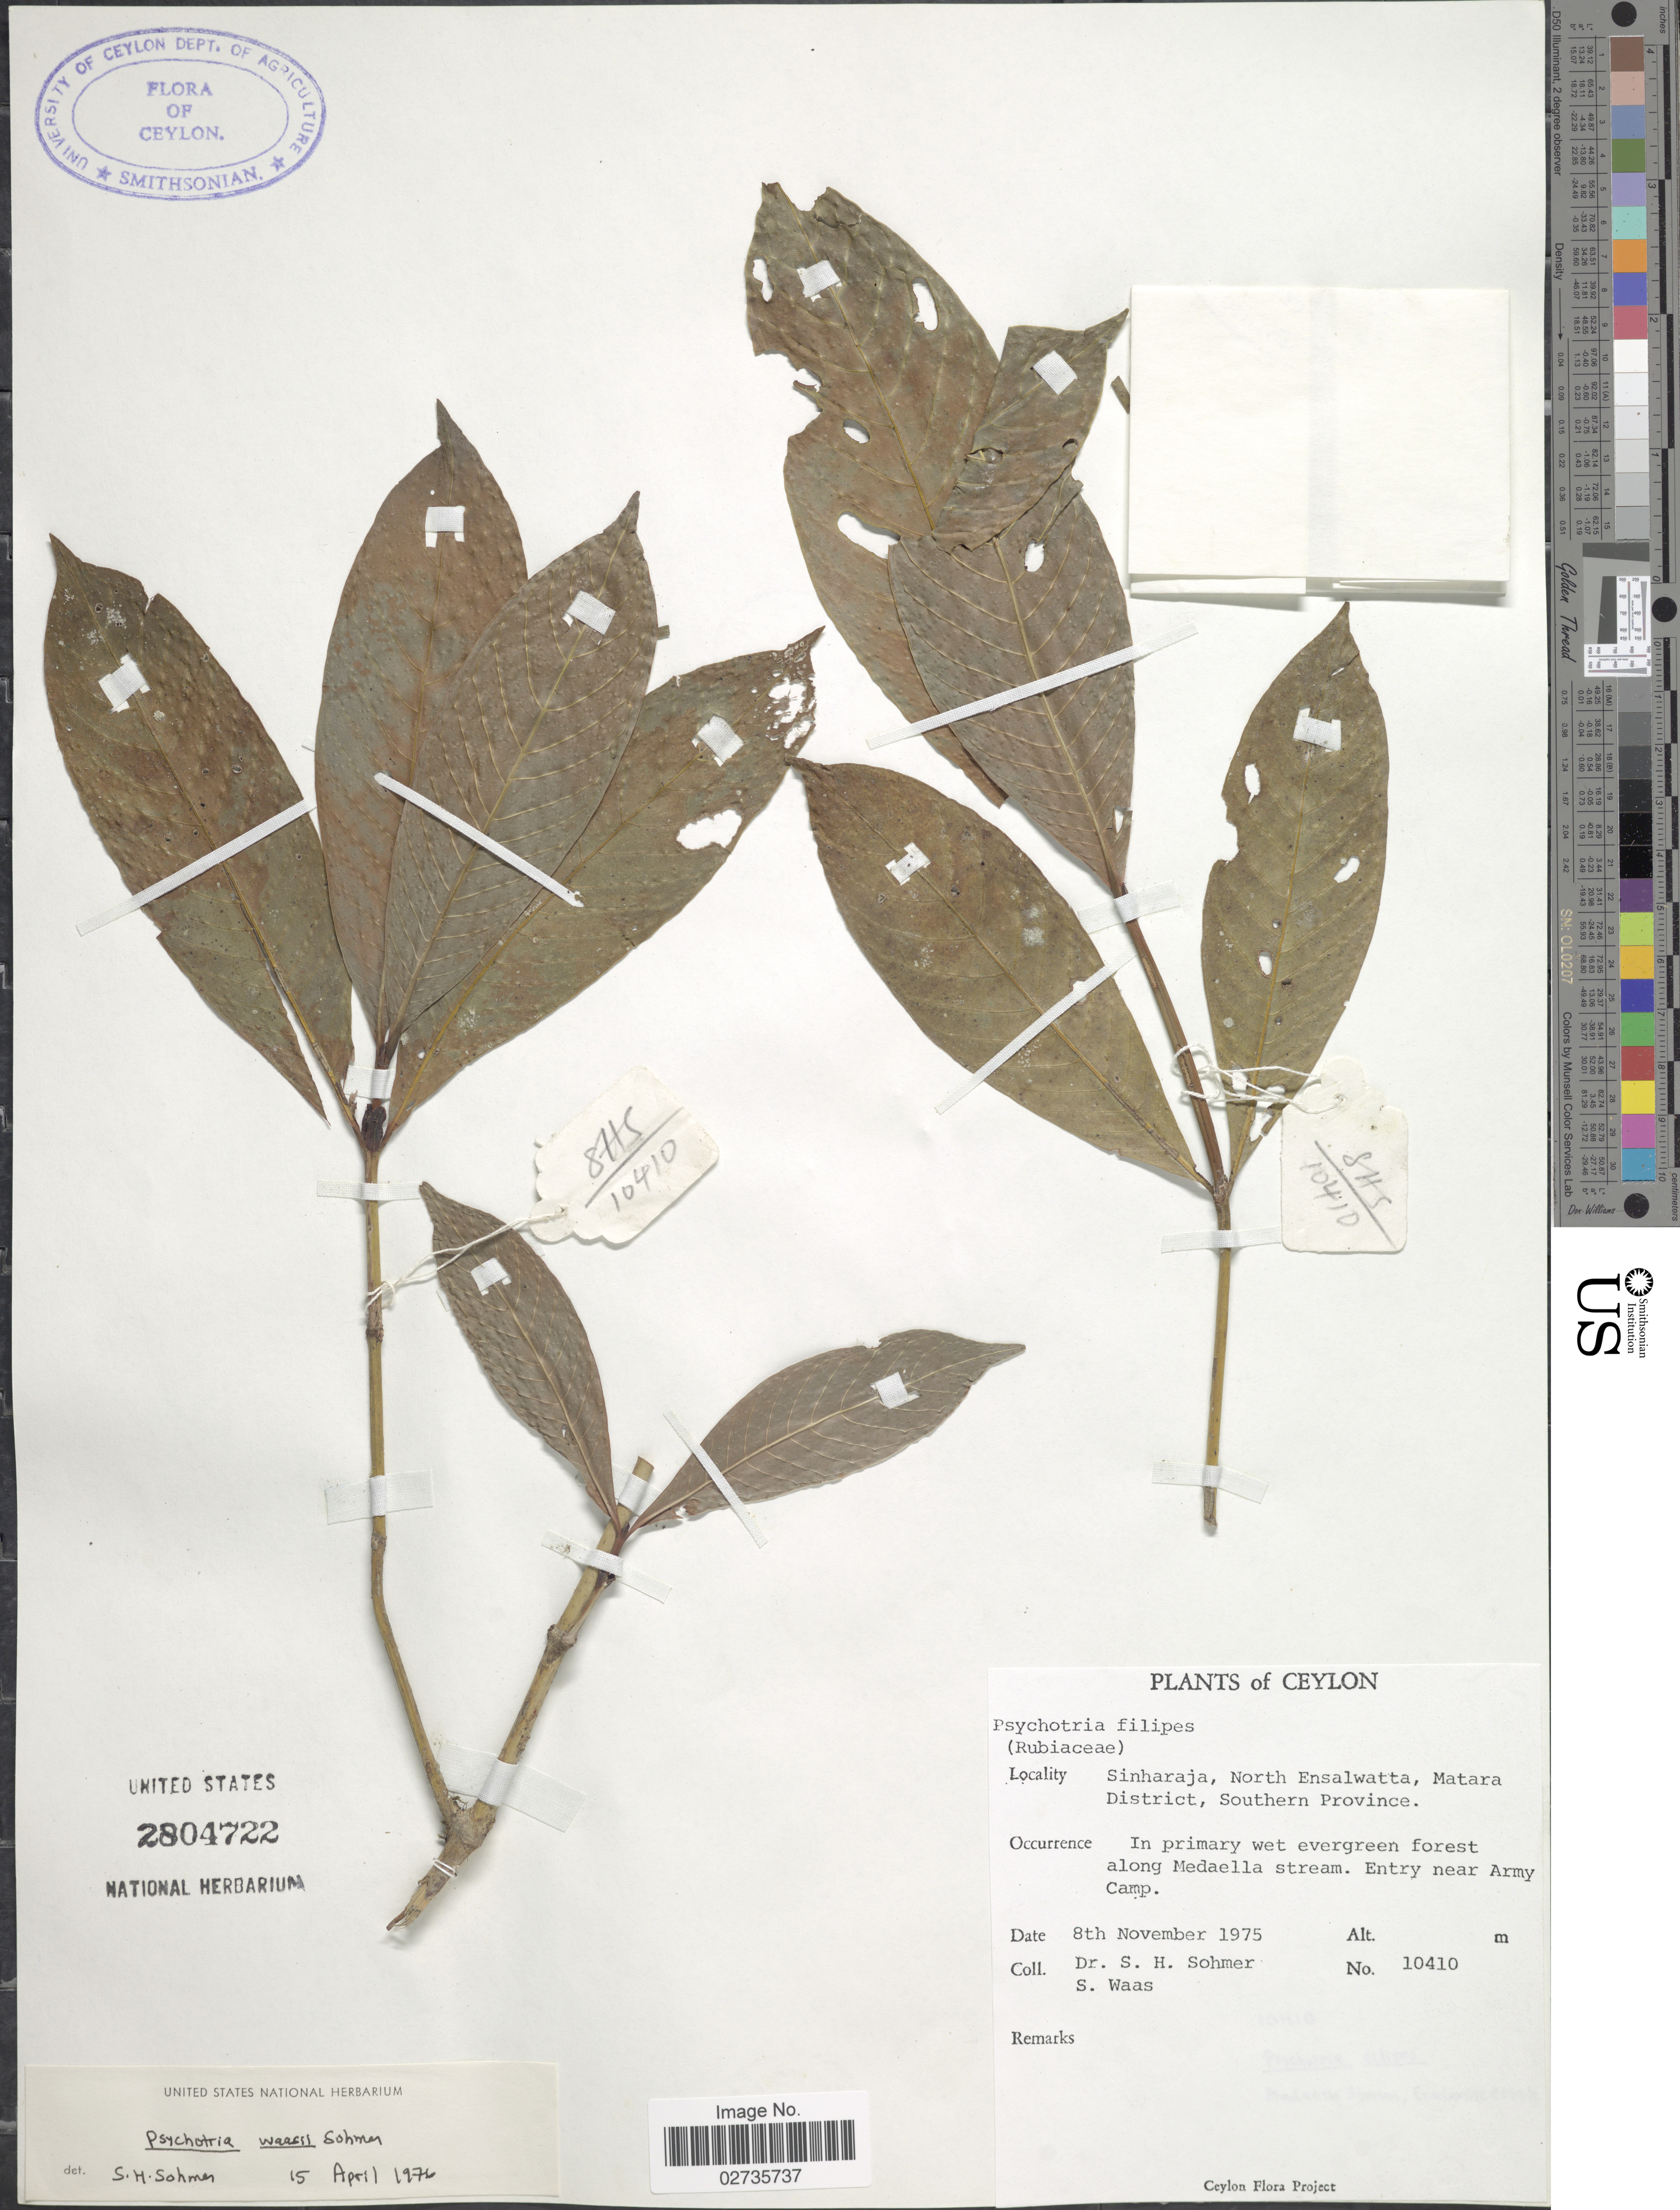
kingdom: Plantae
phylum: Tracheophyta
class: Magnoliopsida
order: Gentianales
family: Rubiaceae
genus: Psychotria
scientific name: Psychotria waasii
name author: Sohmer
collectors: S. H. Sohmer & S. Waas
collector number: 10410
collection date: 1975-11-08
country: Sri Lanka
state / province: Southern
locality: Ceylon, Sinharaja, North Ensalwatta, Matara District, In primary wet evergreen forest along Medaella stream. Entry near Army Camp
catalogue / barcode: US 2804722